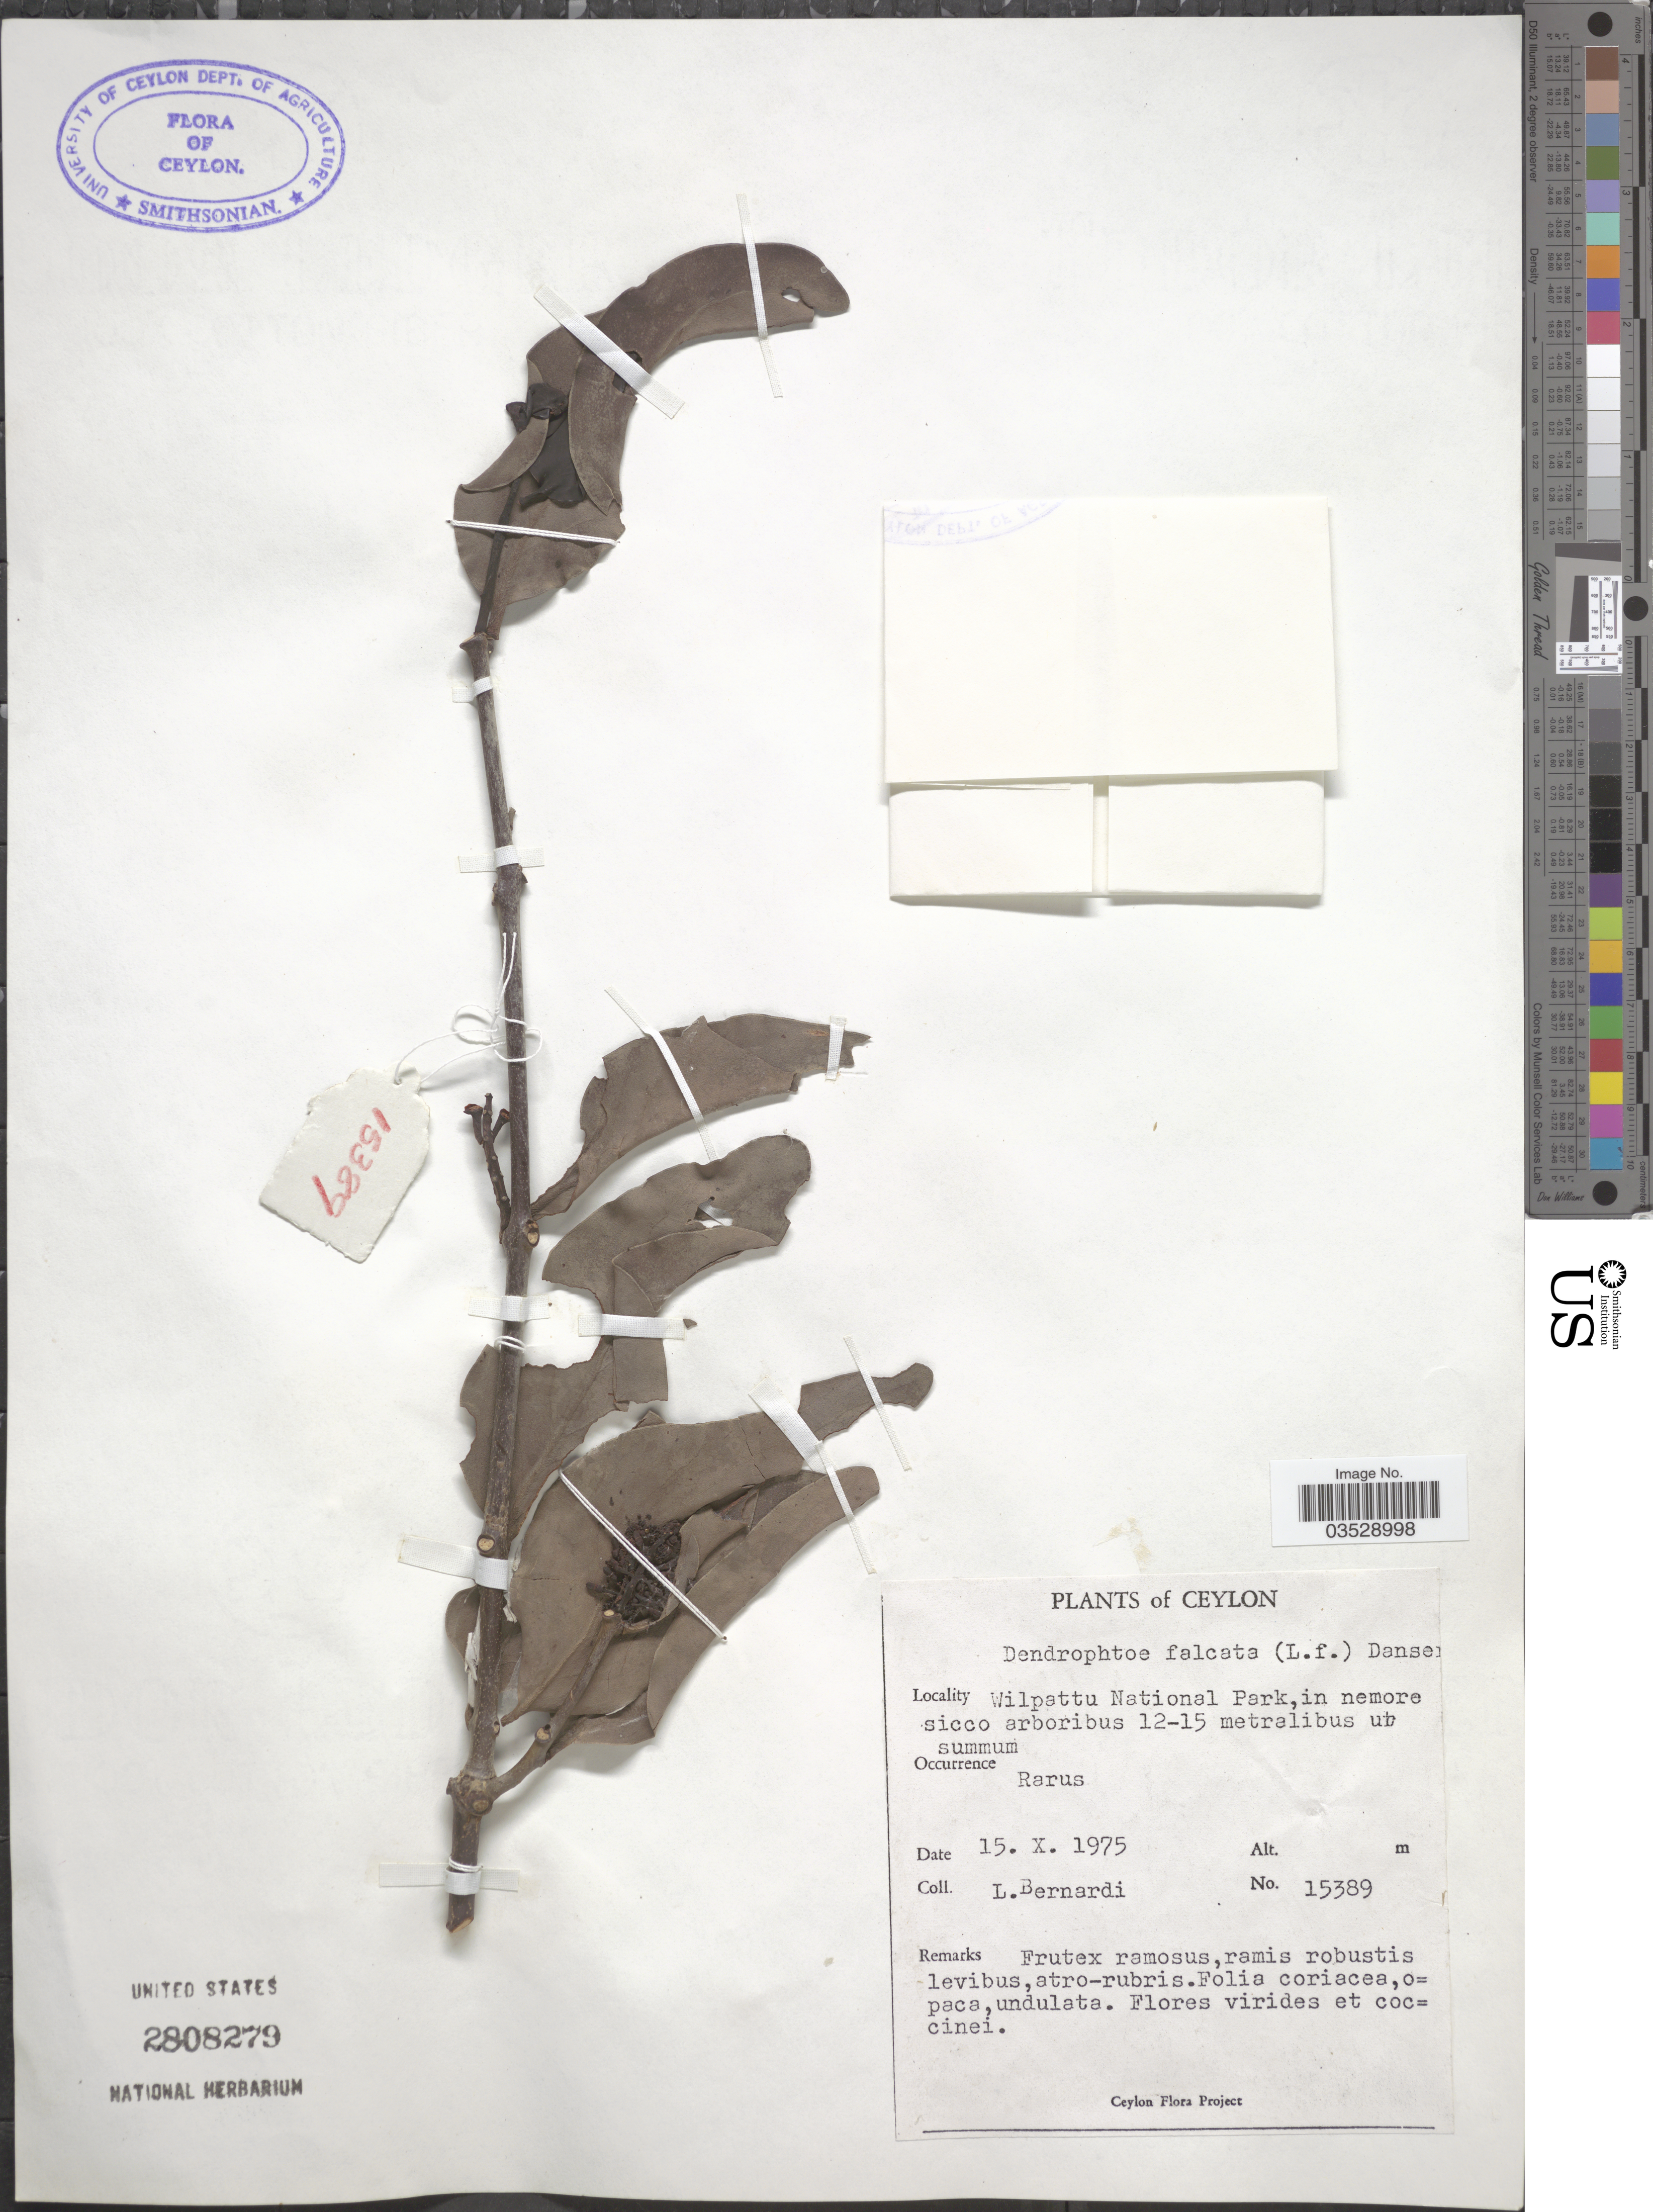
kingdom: Plantae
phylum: Tracheophyta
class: Magnoliopsida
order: Santalales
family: Loranthaceae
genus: Dendrophthoe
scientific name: Dendrophthoe falcata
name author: (L. f.) Ettingsh.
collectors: L. Bernardi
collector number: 15389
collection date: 1975-10-15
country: Sri Lanka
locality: Ceylon. Wilpattu National Park.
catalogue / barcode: US 2808279